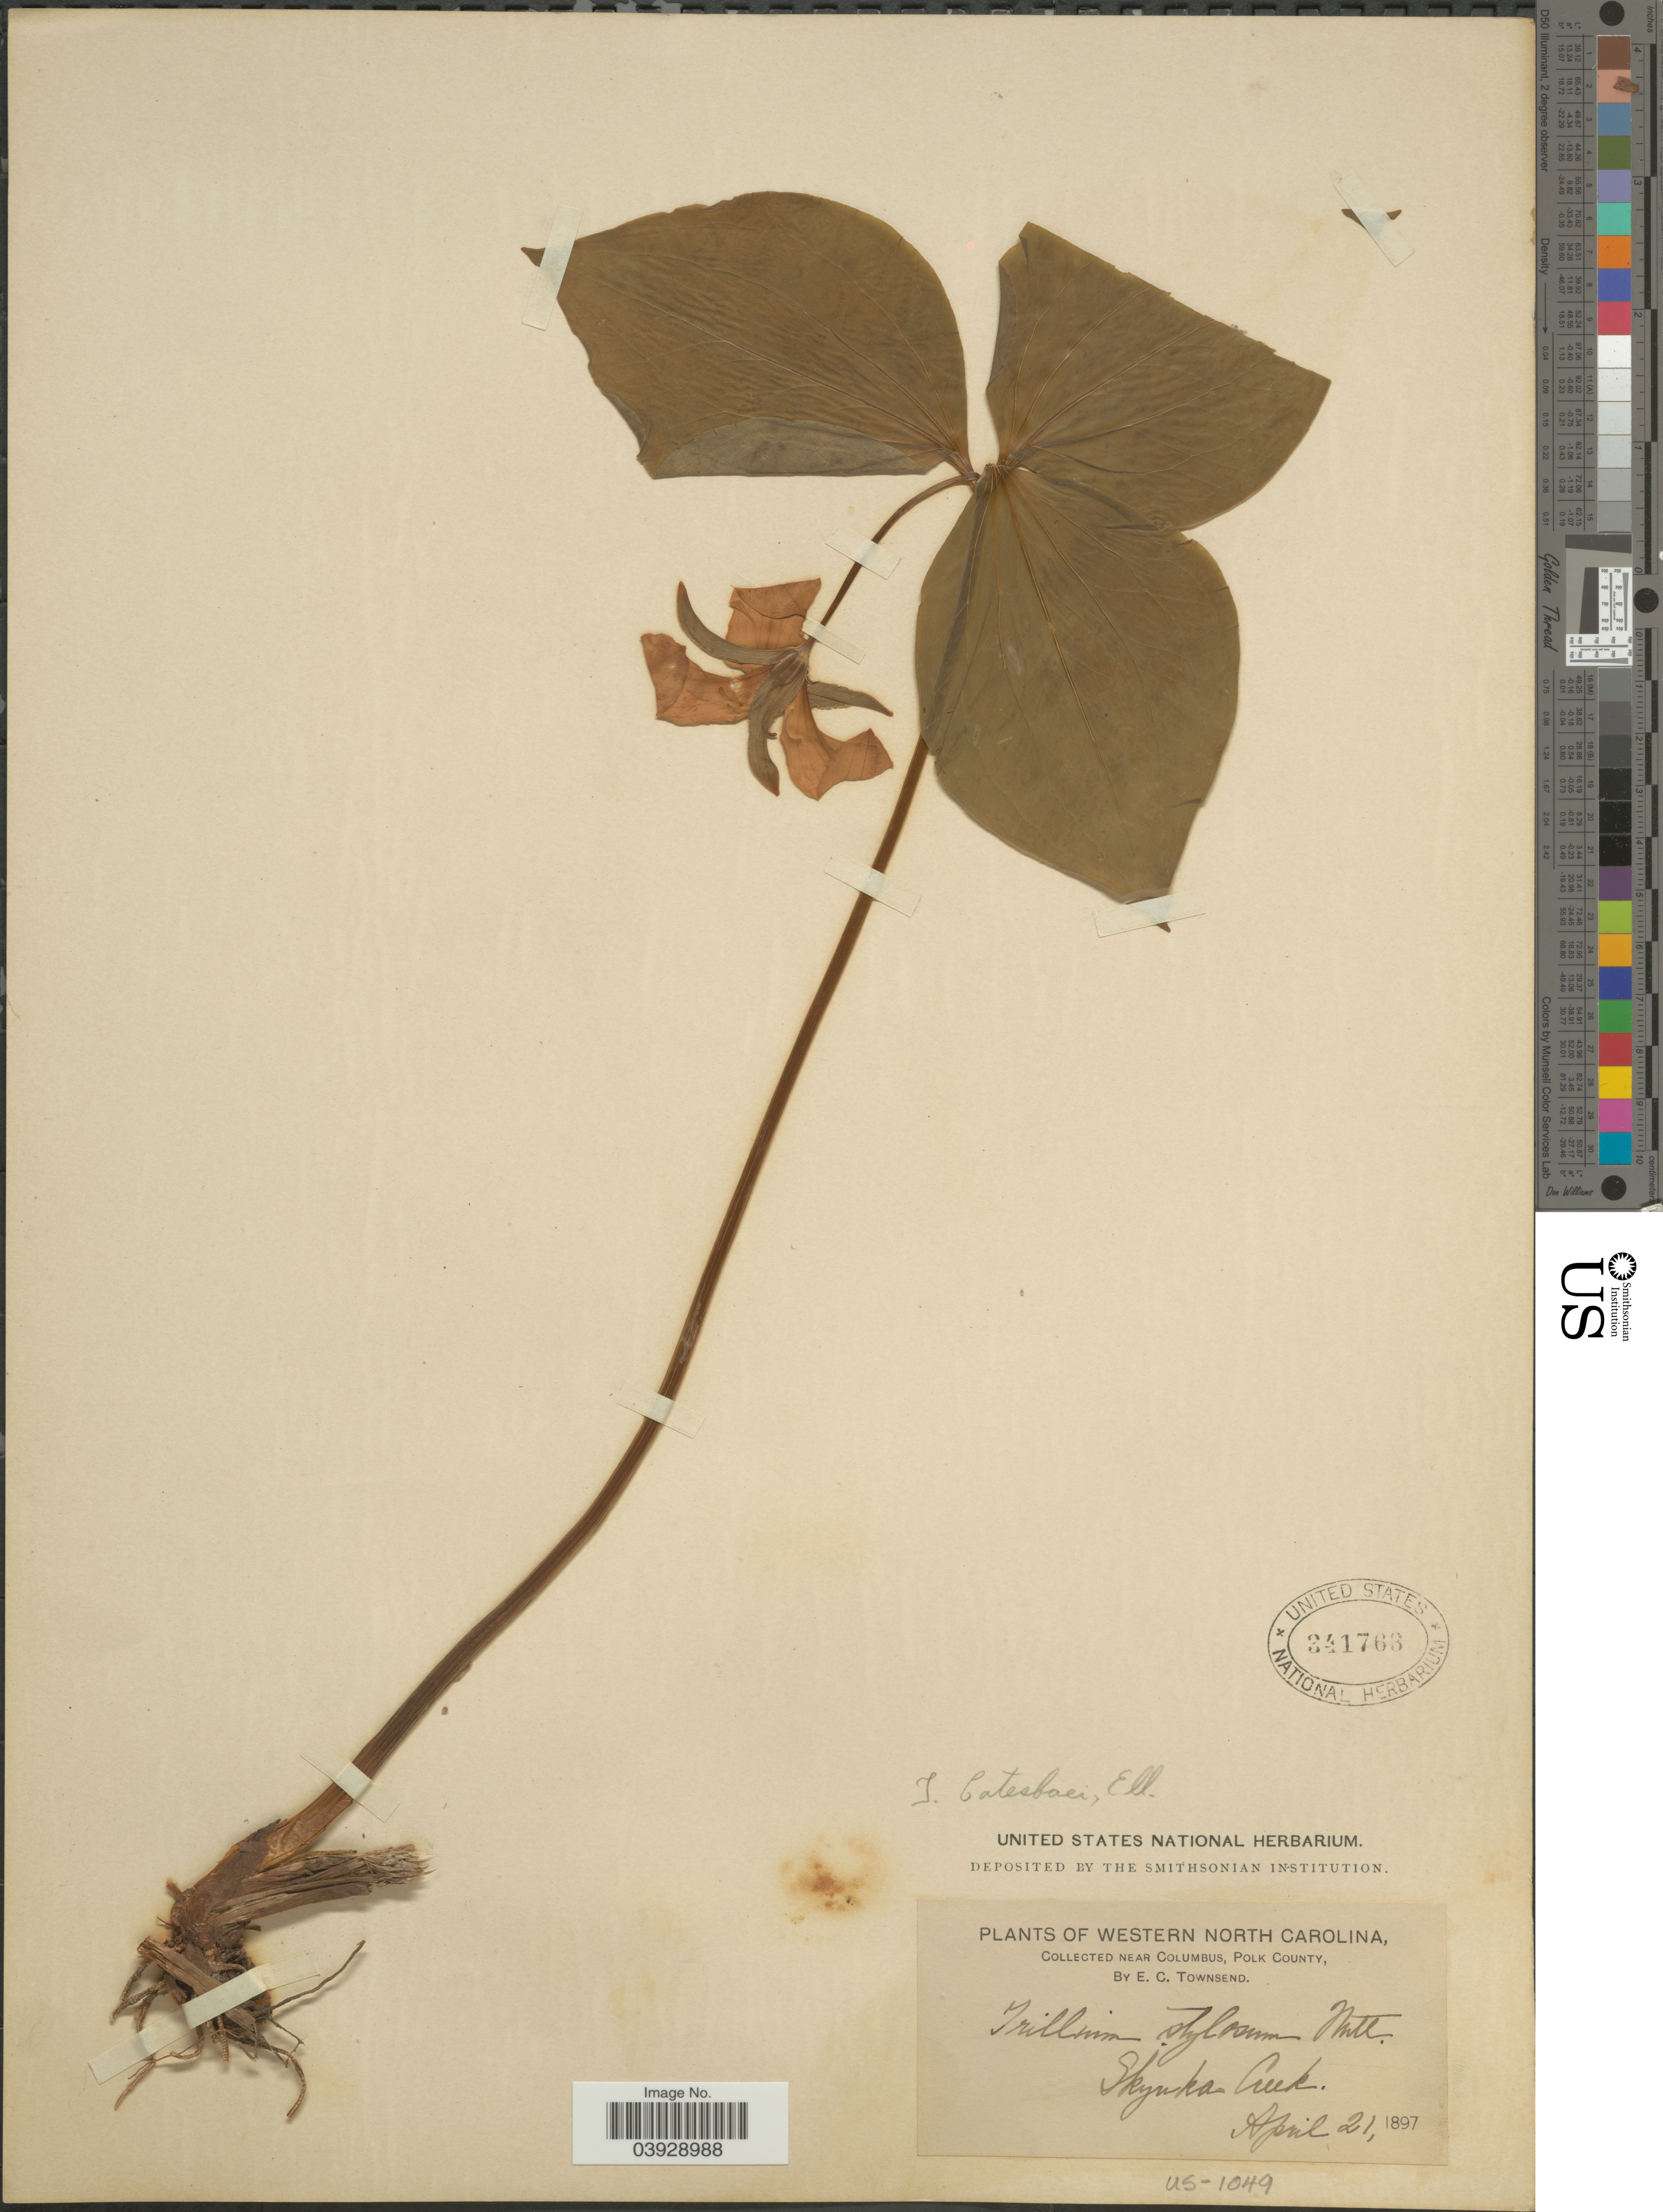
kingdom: Plantae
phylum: Tracheophyta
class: Liliopsida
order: Liliales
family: Melanthiaceae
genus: Trillium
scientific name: Trillium catesbaei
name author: Elliott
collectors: E. C. Townsend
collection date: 1897-04-21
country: United States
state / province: North Carolina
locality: Western North Carolina. Near Columbus, Polk County. Skyuka Creek.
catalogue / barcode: US 341763